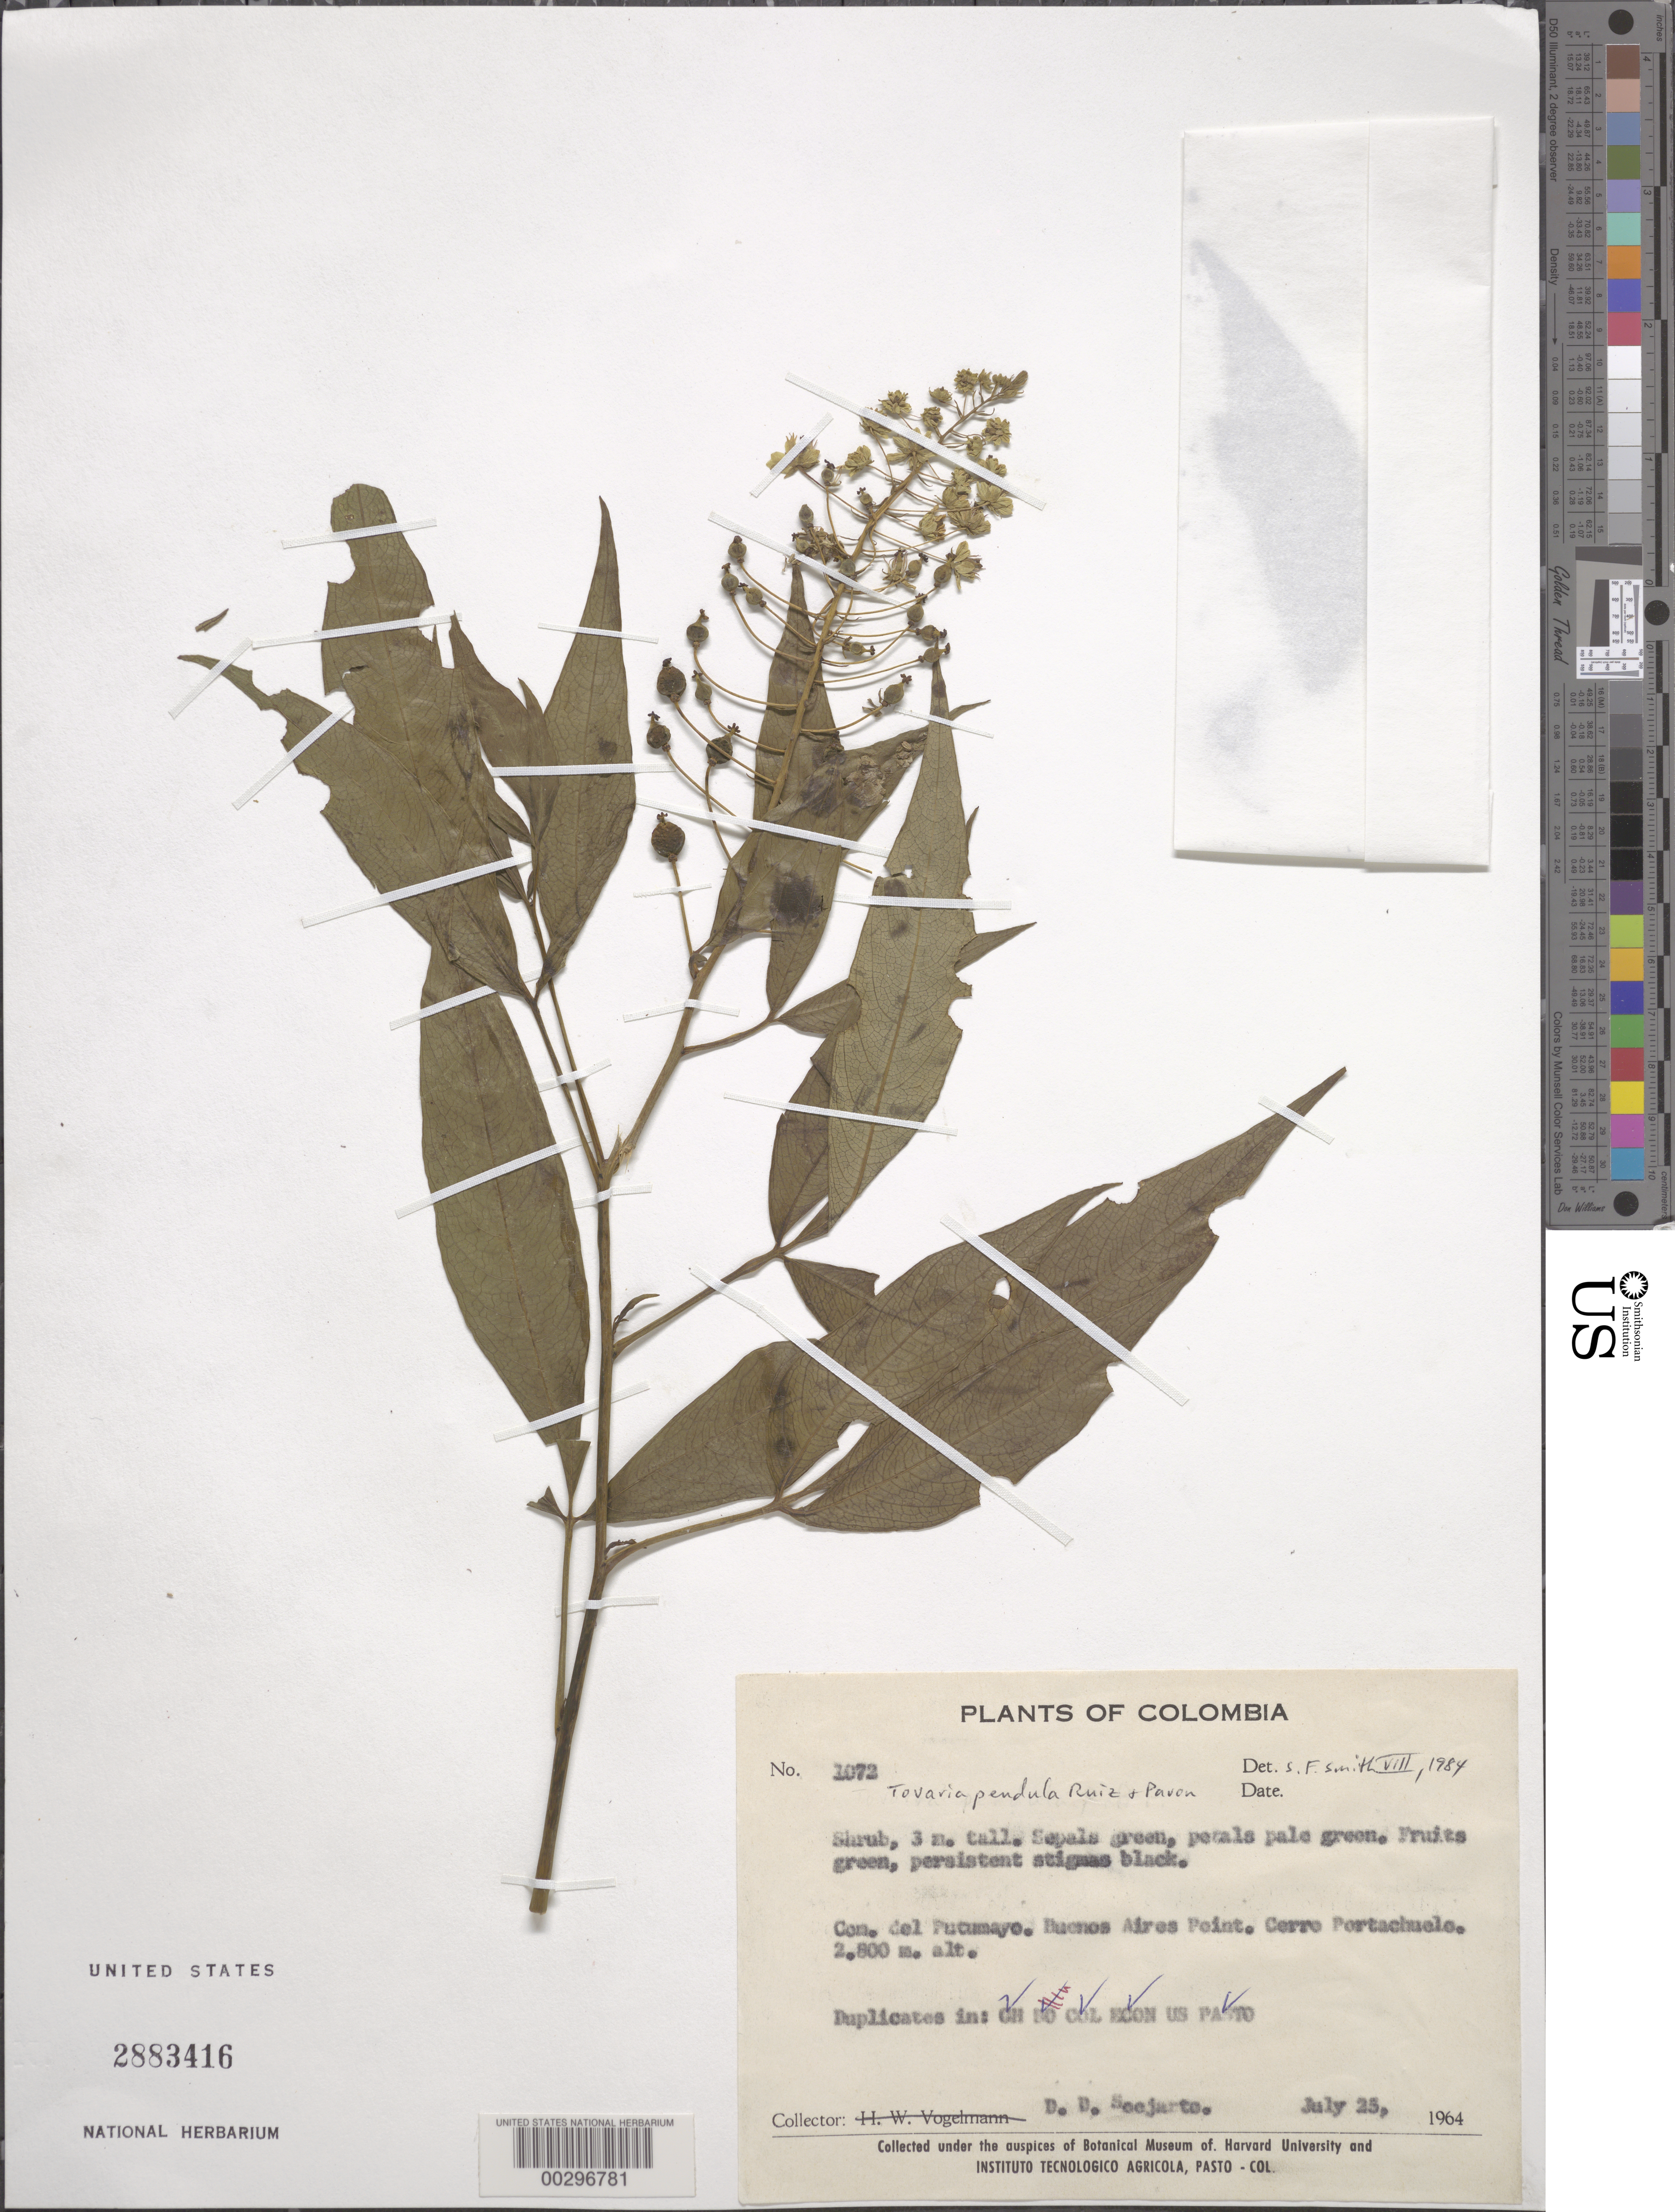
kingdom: Plantae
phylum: Tracheophyta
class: Magnoliopsida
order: Brassicales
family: Tovariaceae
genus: Tovaria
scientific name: Tovaria pendula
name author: Ruiz & Pav.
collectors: D. Seejarte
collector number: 1072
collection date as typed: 25 Jul 1964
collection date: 1964-07-25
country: Colombia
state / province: Putumayo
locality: Buenos Aires Point, Cerro Portachuelo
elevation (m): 2800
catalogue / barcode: US 2883416